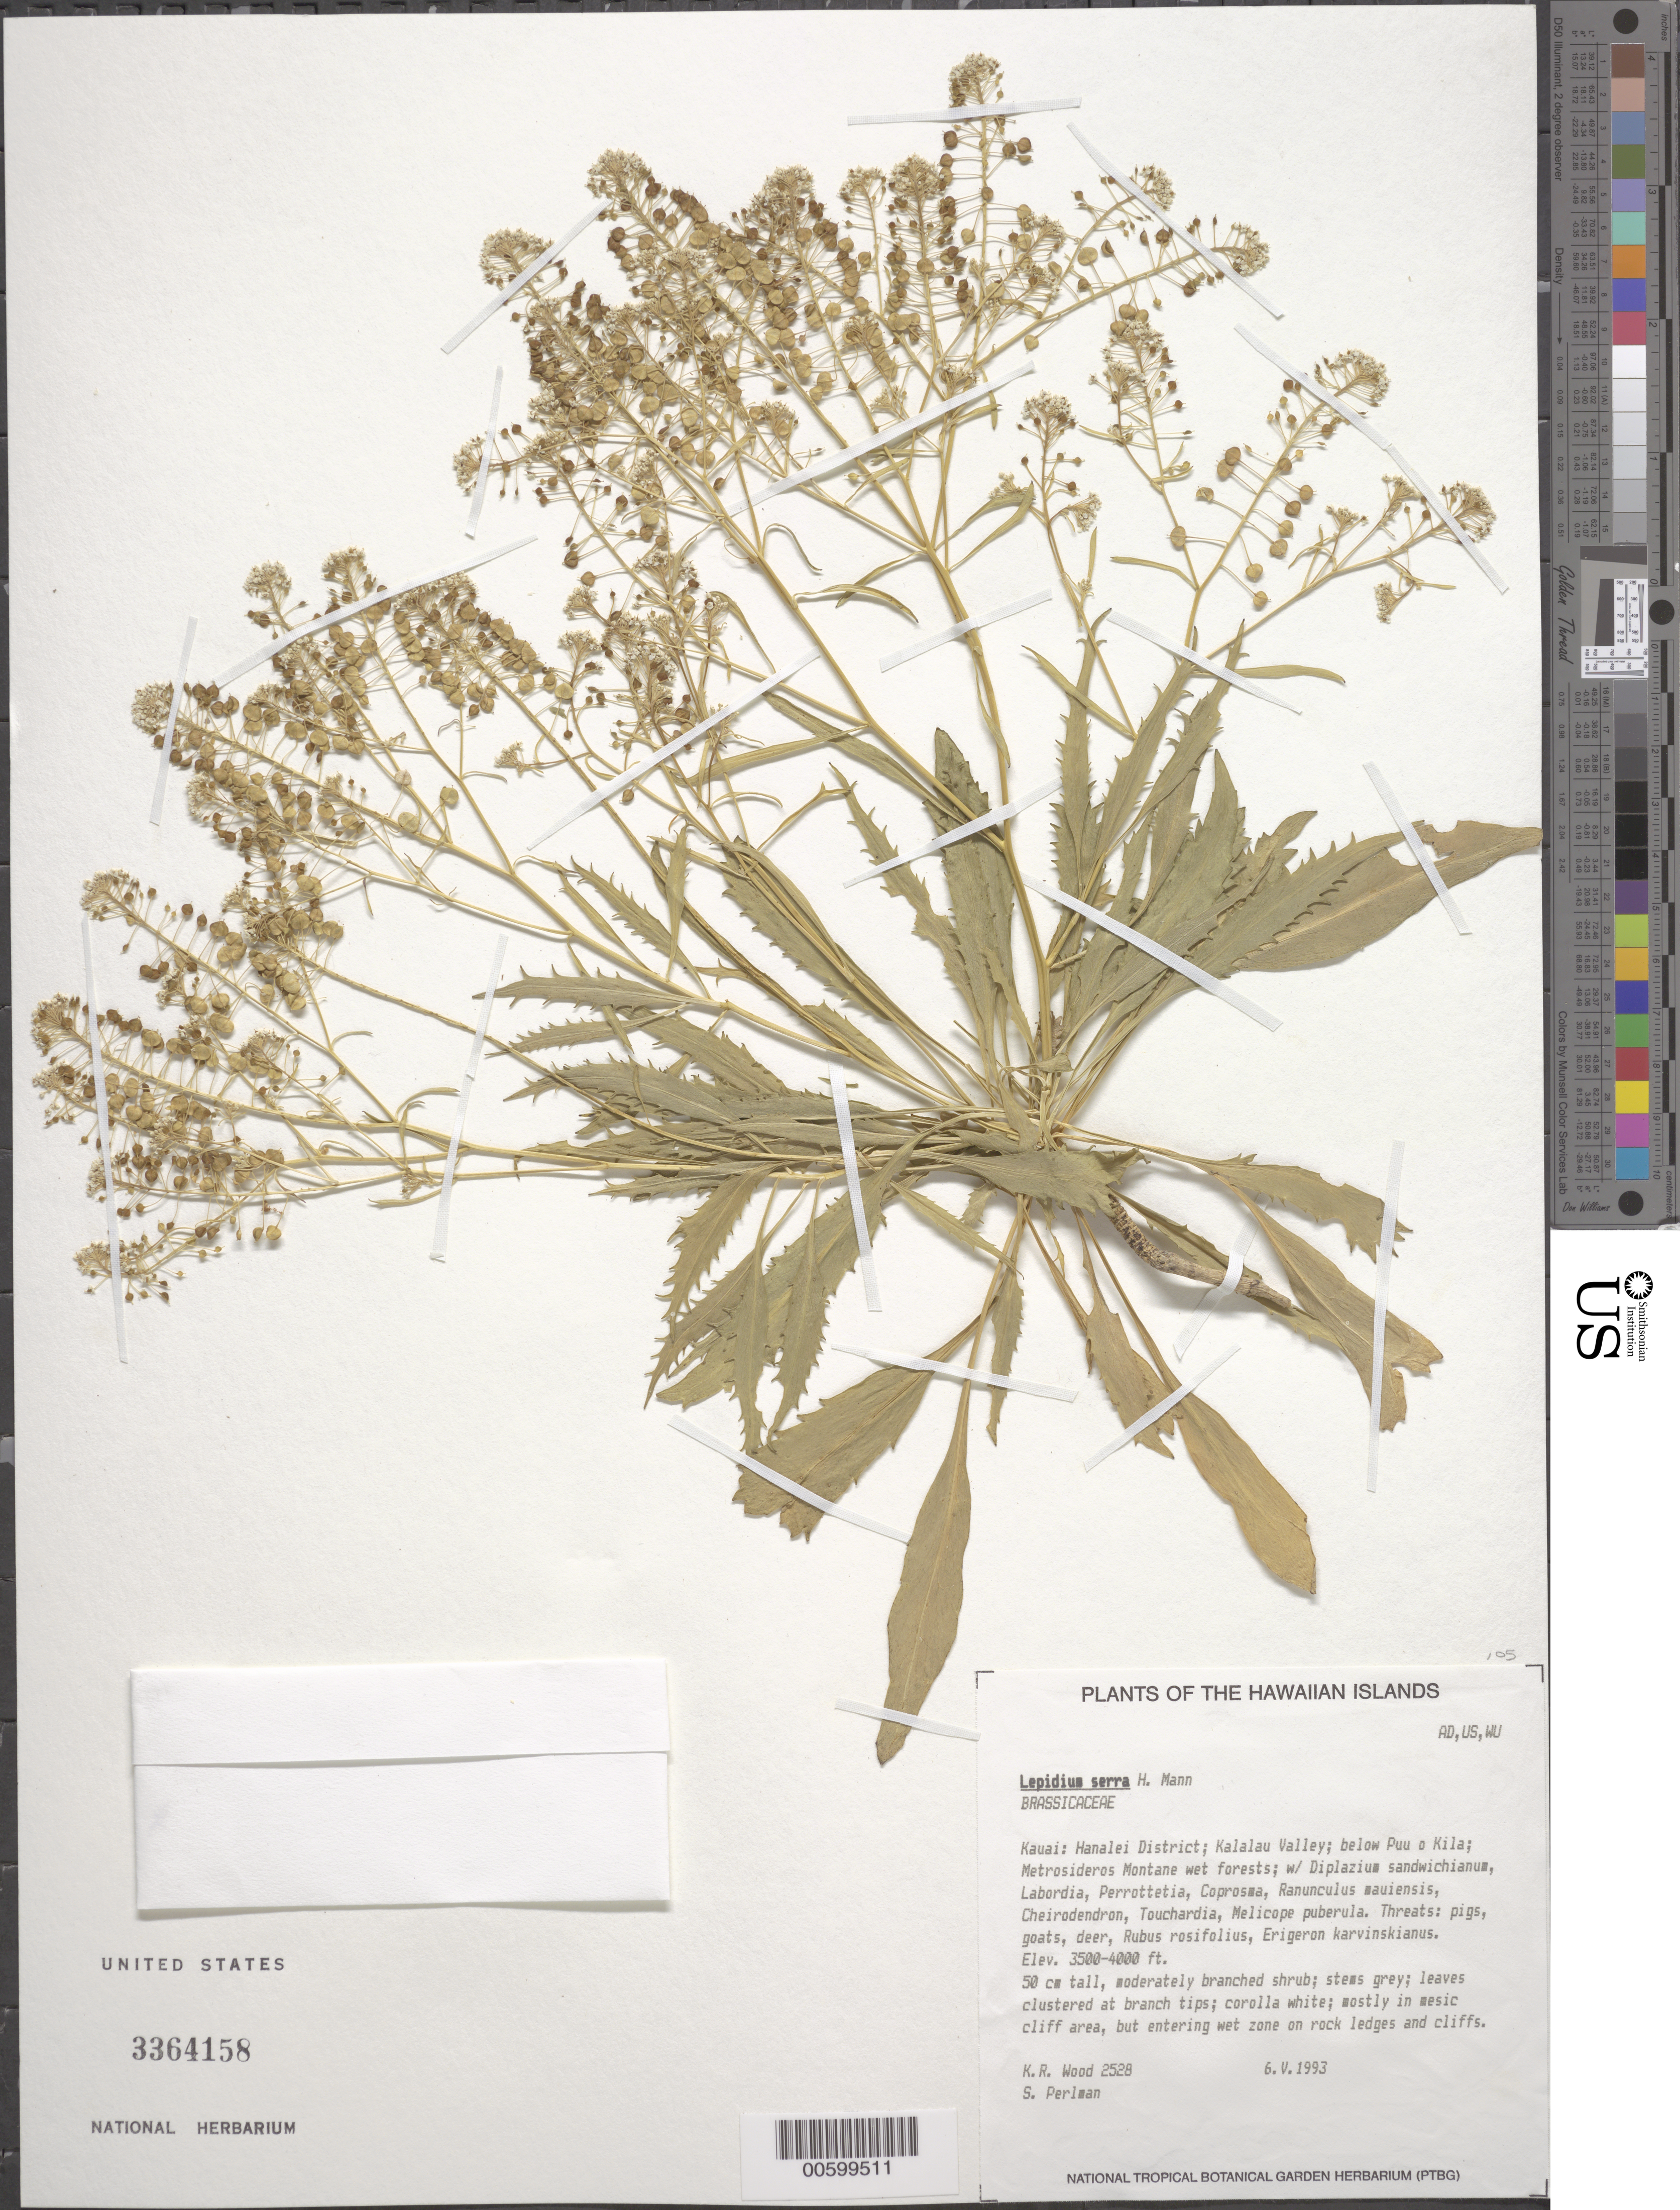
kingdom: Plantae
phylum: Tracheophyta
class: Magnoliopsida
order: Brassicales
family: Brassicaceae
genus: Lepidium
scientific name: Lepidium serra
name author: H. Mann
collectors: K. R. Wood & S. P. Perlman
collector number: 2528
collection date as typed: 6 May 1993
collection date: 1993-05-06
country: United States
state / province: Hawaii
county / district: Kauai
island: Kaua'i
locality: Hanalei Dist; Kalalau Valley; below Puu o Kila.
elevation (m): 1066.8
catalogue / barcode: US 3364158